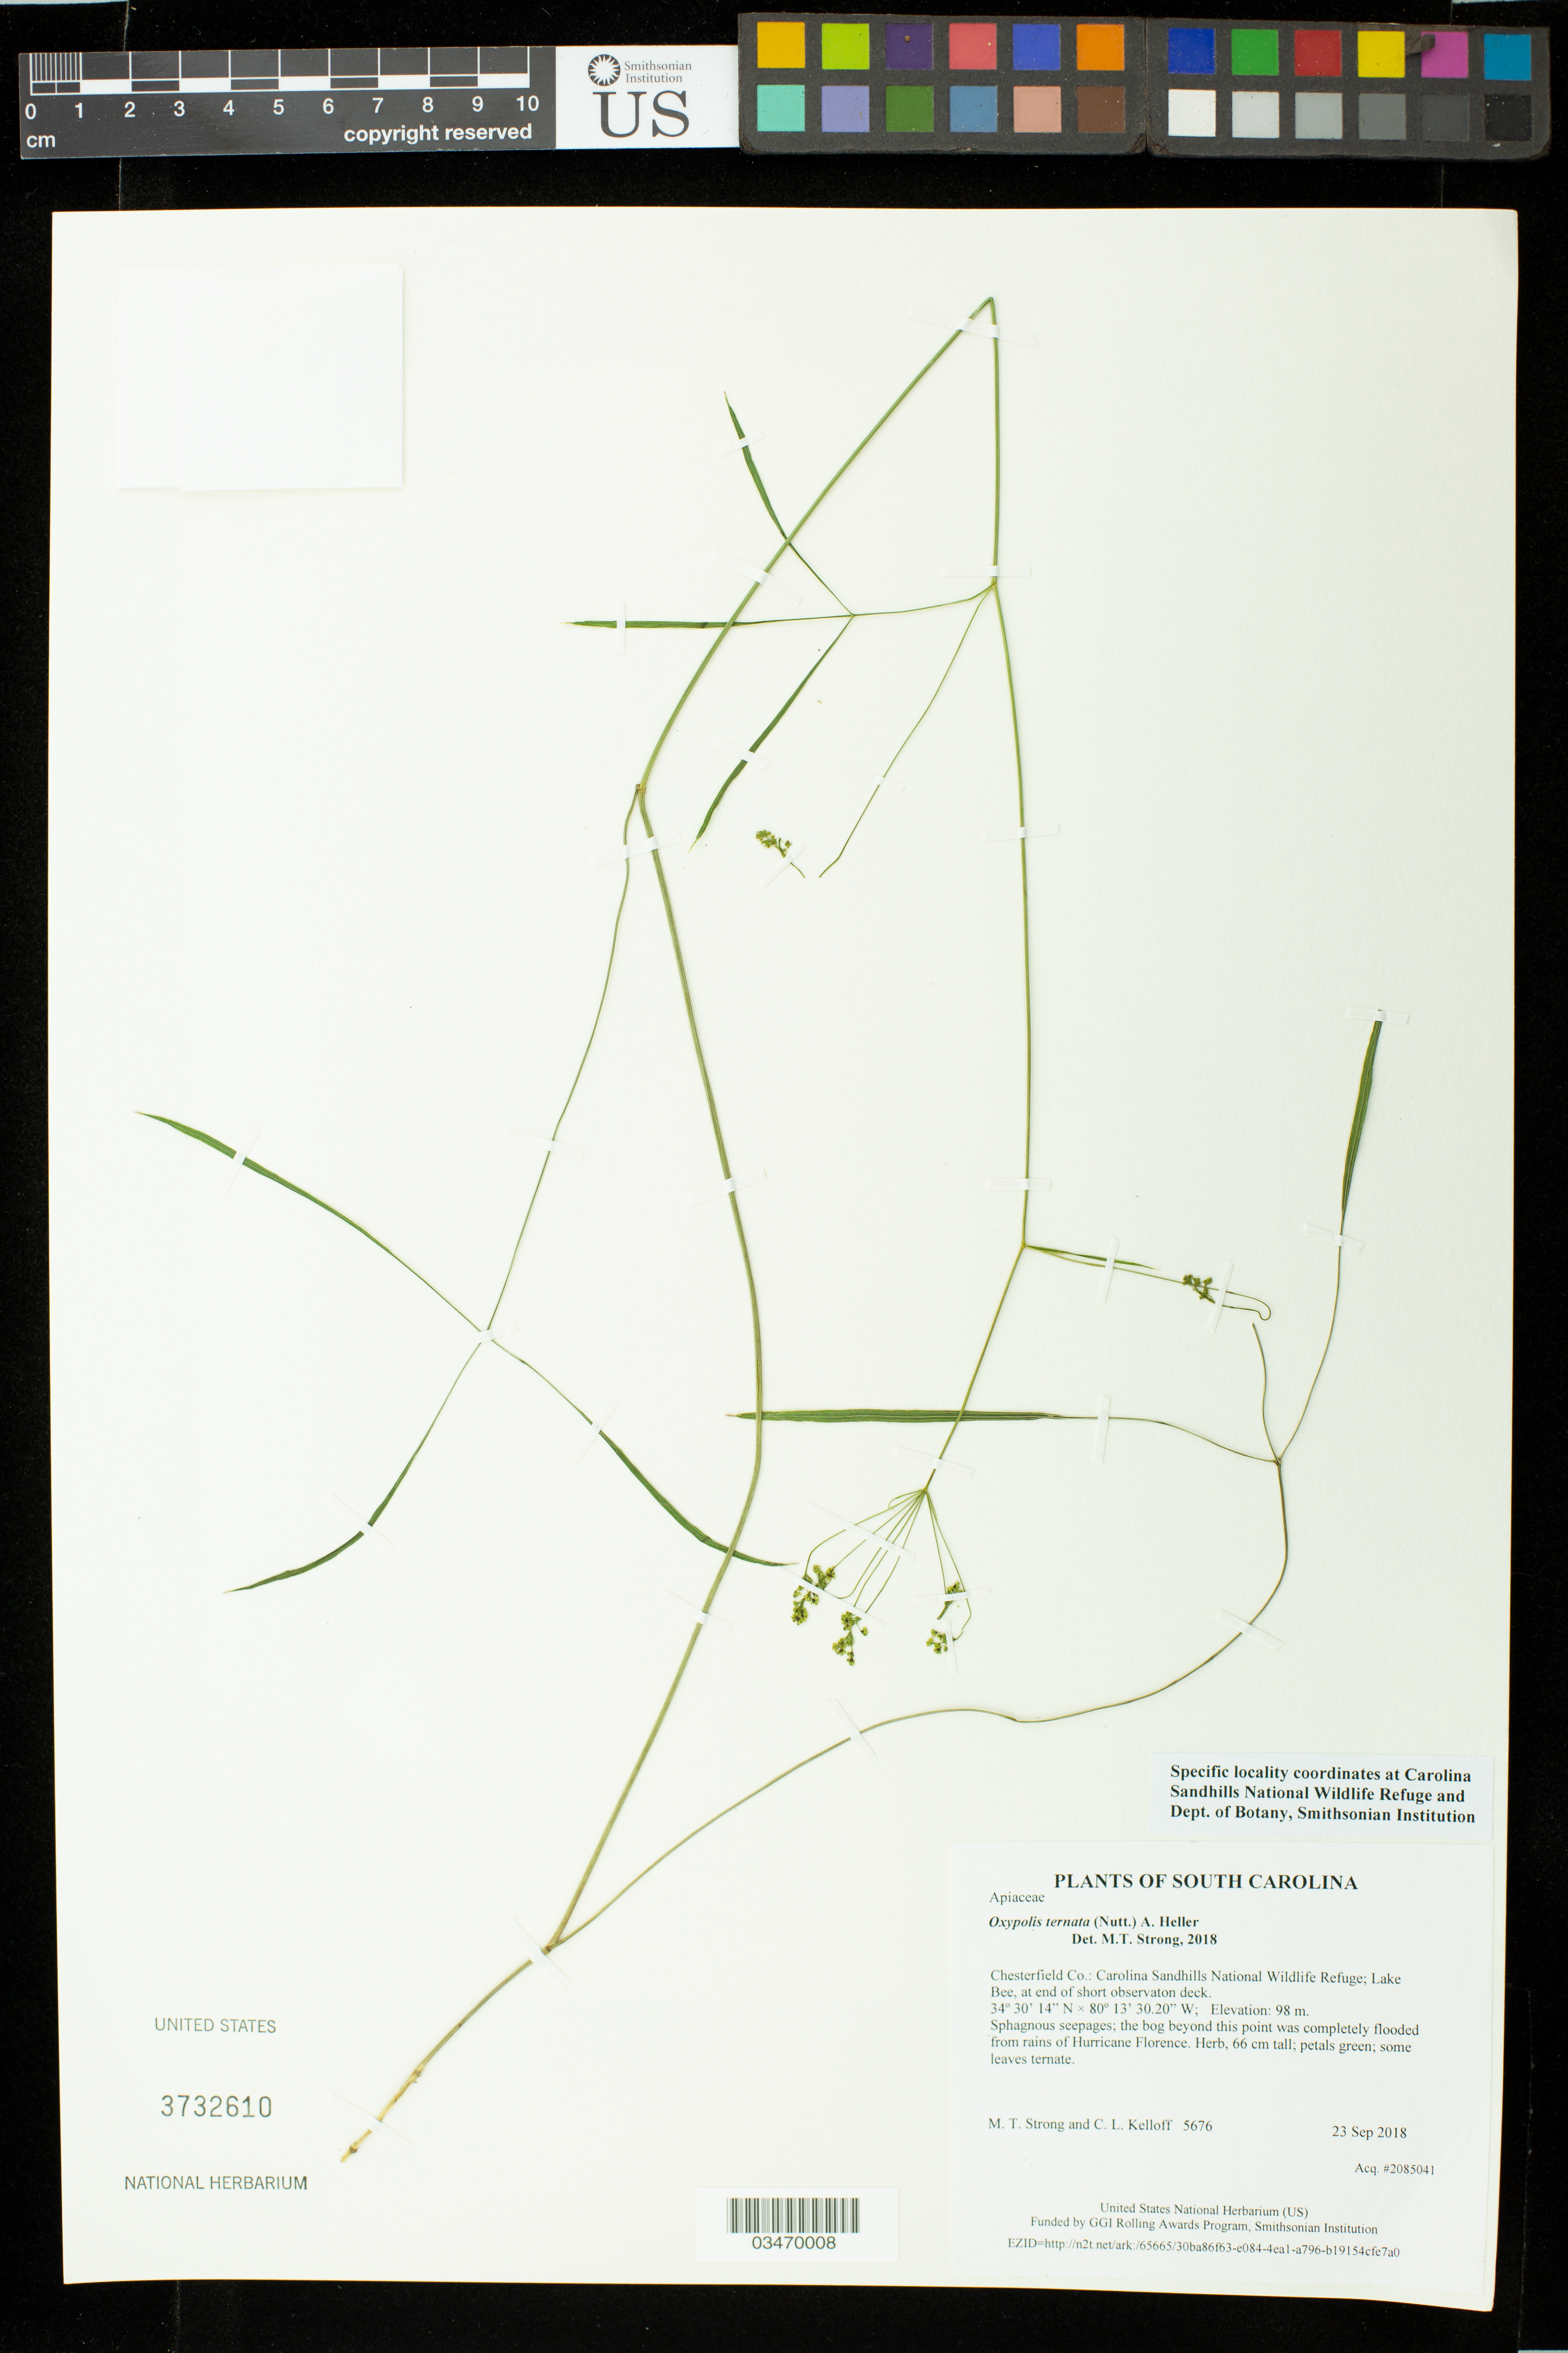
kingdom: Plantae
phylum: Tracheophyta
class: Magnoliopsida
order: Apiales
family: Apiaceae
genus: Oxypolis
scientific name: Oxypolis ternata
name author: (Nutt.) A. Heller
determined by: Strong, M. T., (US), Smithsonian Institution - National Museum of Natural History (UNITED STATES)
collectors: M. T. Strong & C. L. Kelloff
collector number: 5676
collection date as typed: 23 Sep 2018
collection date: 2018-09-23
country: United States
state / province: South Carolina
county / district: Chesterfield Co.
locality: Carolina Sandhills National Wildlife Refuge; Lake Bee, at end of short observaton deck.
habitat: Sphagnous seepages; the bog beyond this point was completely flooded from rains of Hurricane Florence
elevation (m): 98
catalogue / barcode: US 3732610